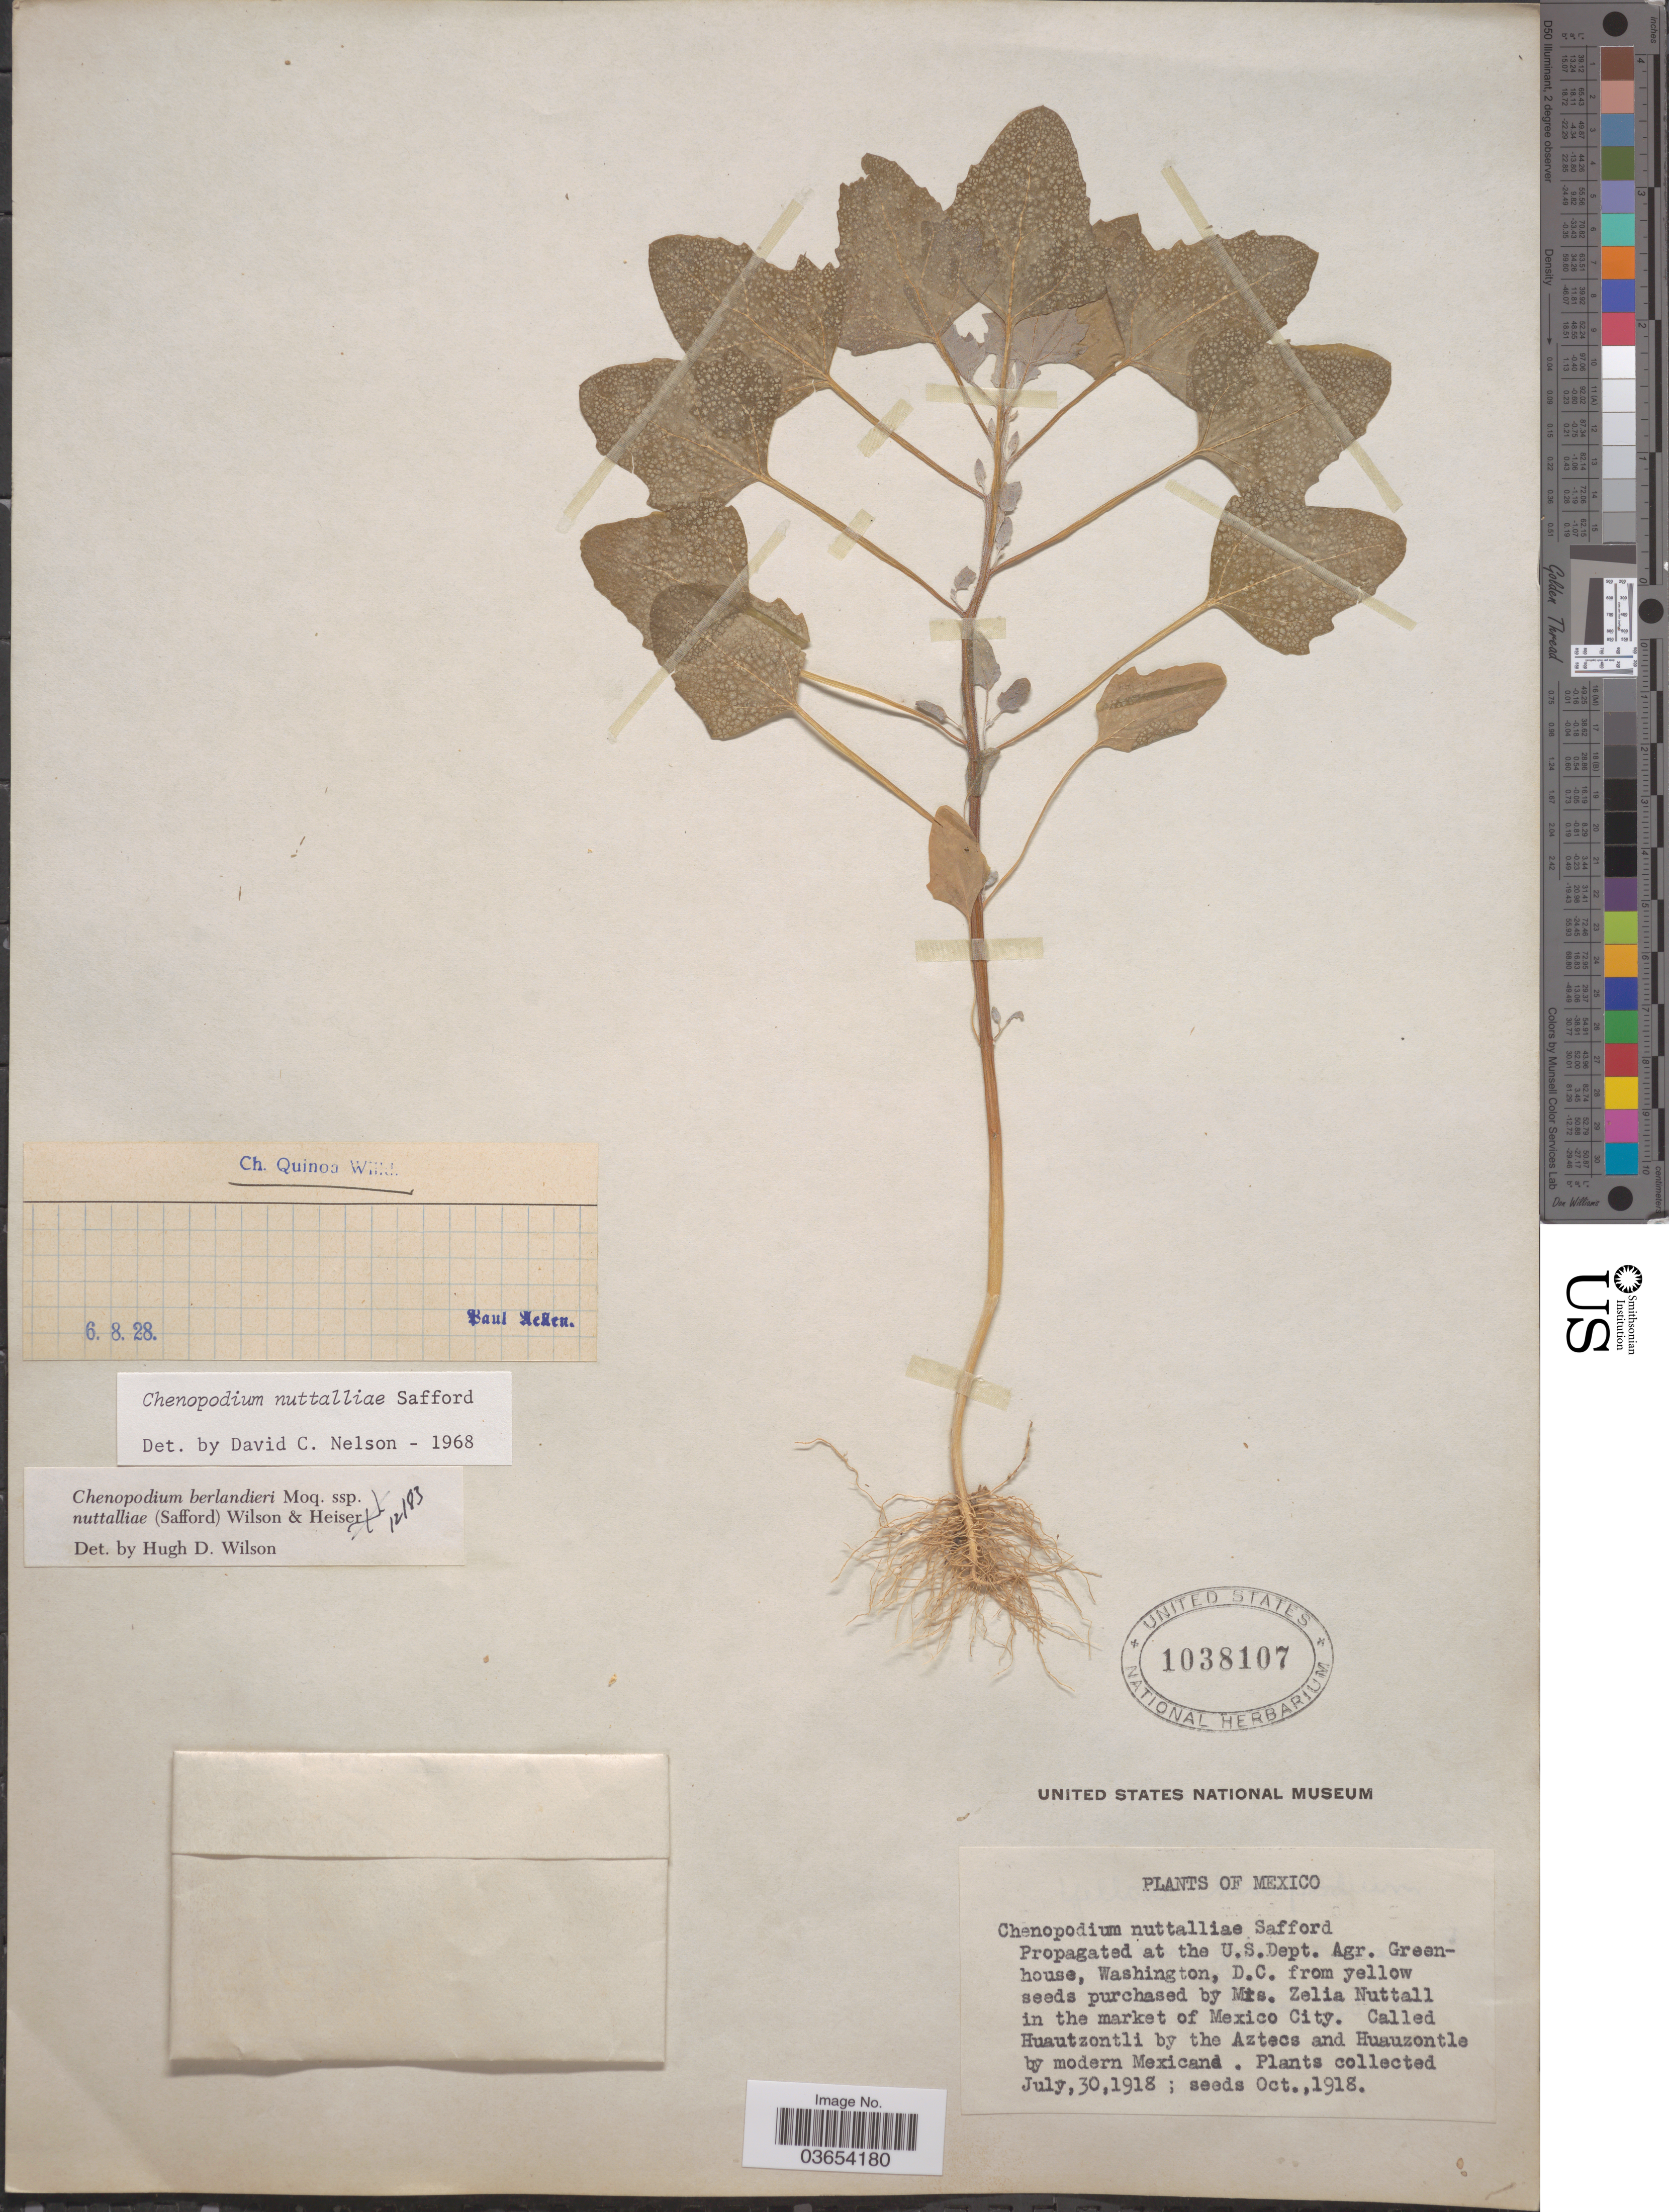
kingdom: Plantae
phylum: Tracheophyta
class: Magnoliopsida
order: Caryophyllales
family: Amaranthaceae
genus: Chenopodium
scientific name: Chenopodium berlandieri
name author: Moq.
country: United States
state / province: District of Columbia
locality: Propagated at the U.S.Dept. Agr. Greenhouse, Washington, D.C.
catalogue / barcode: US 1038107